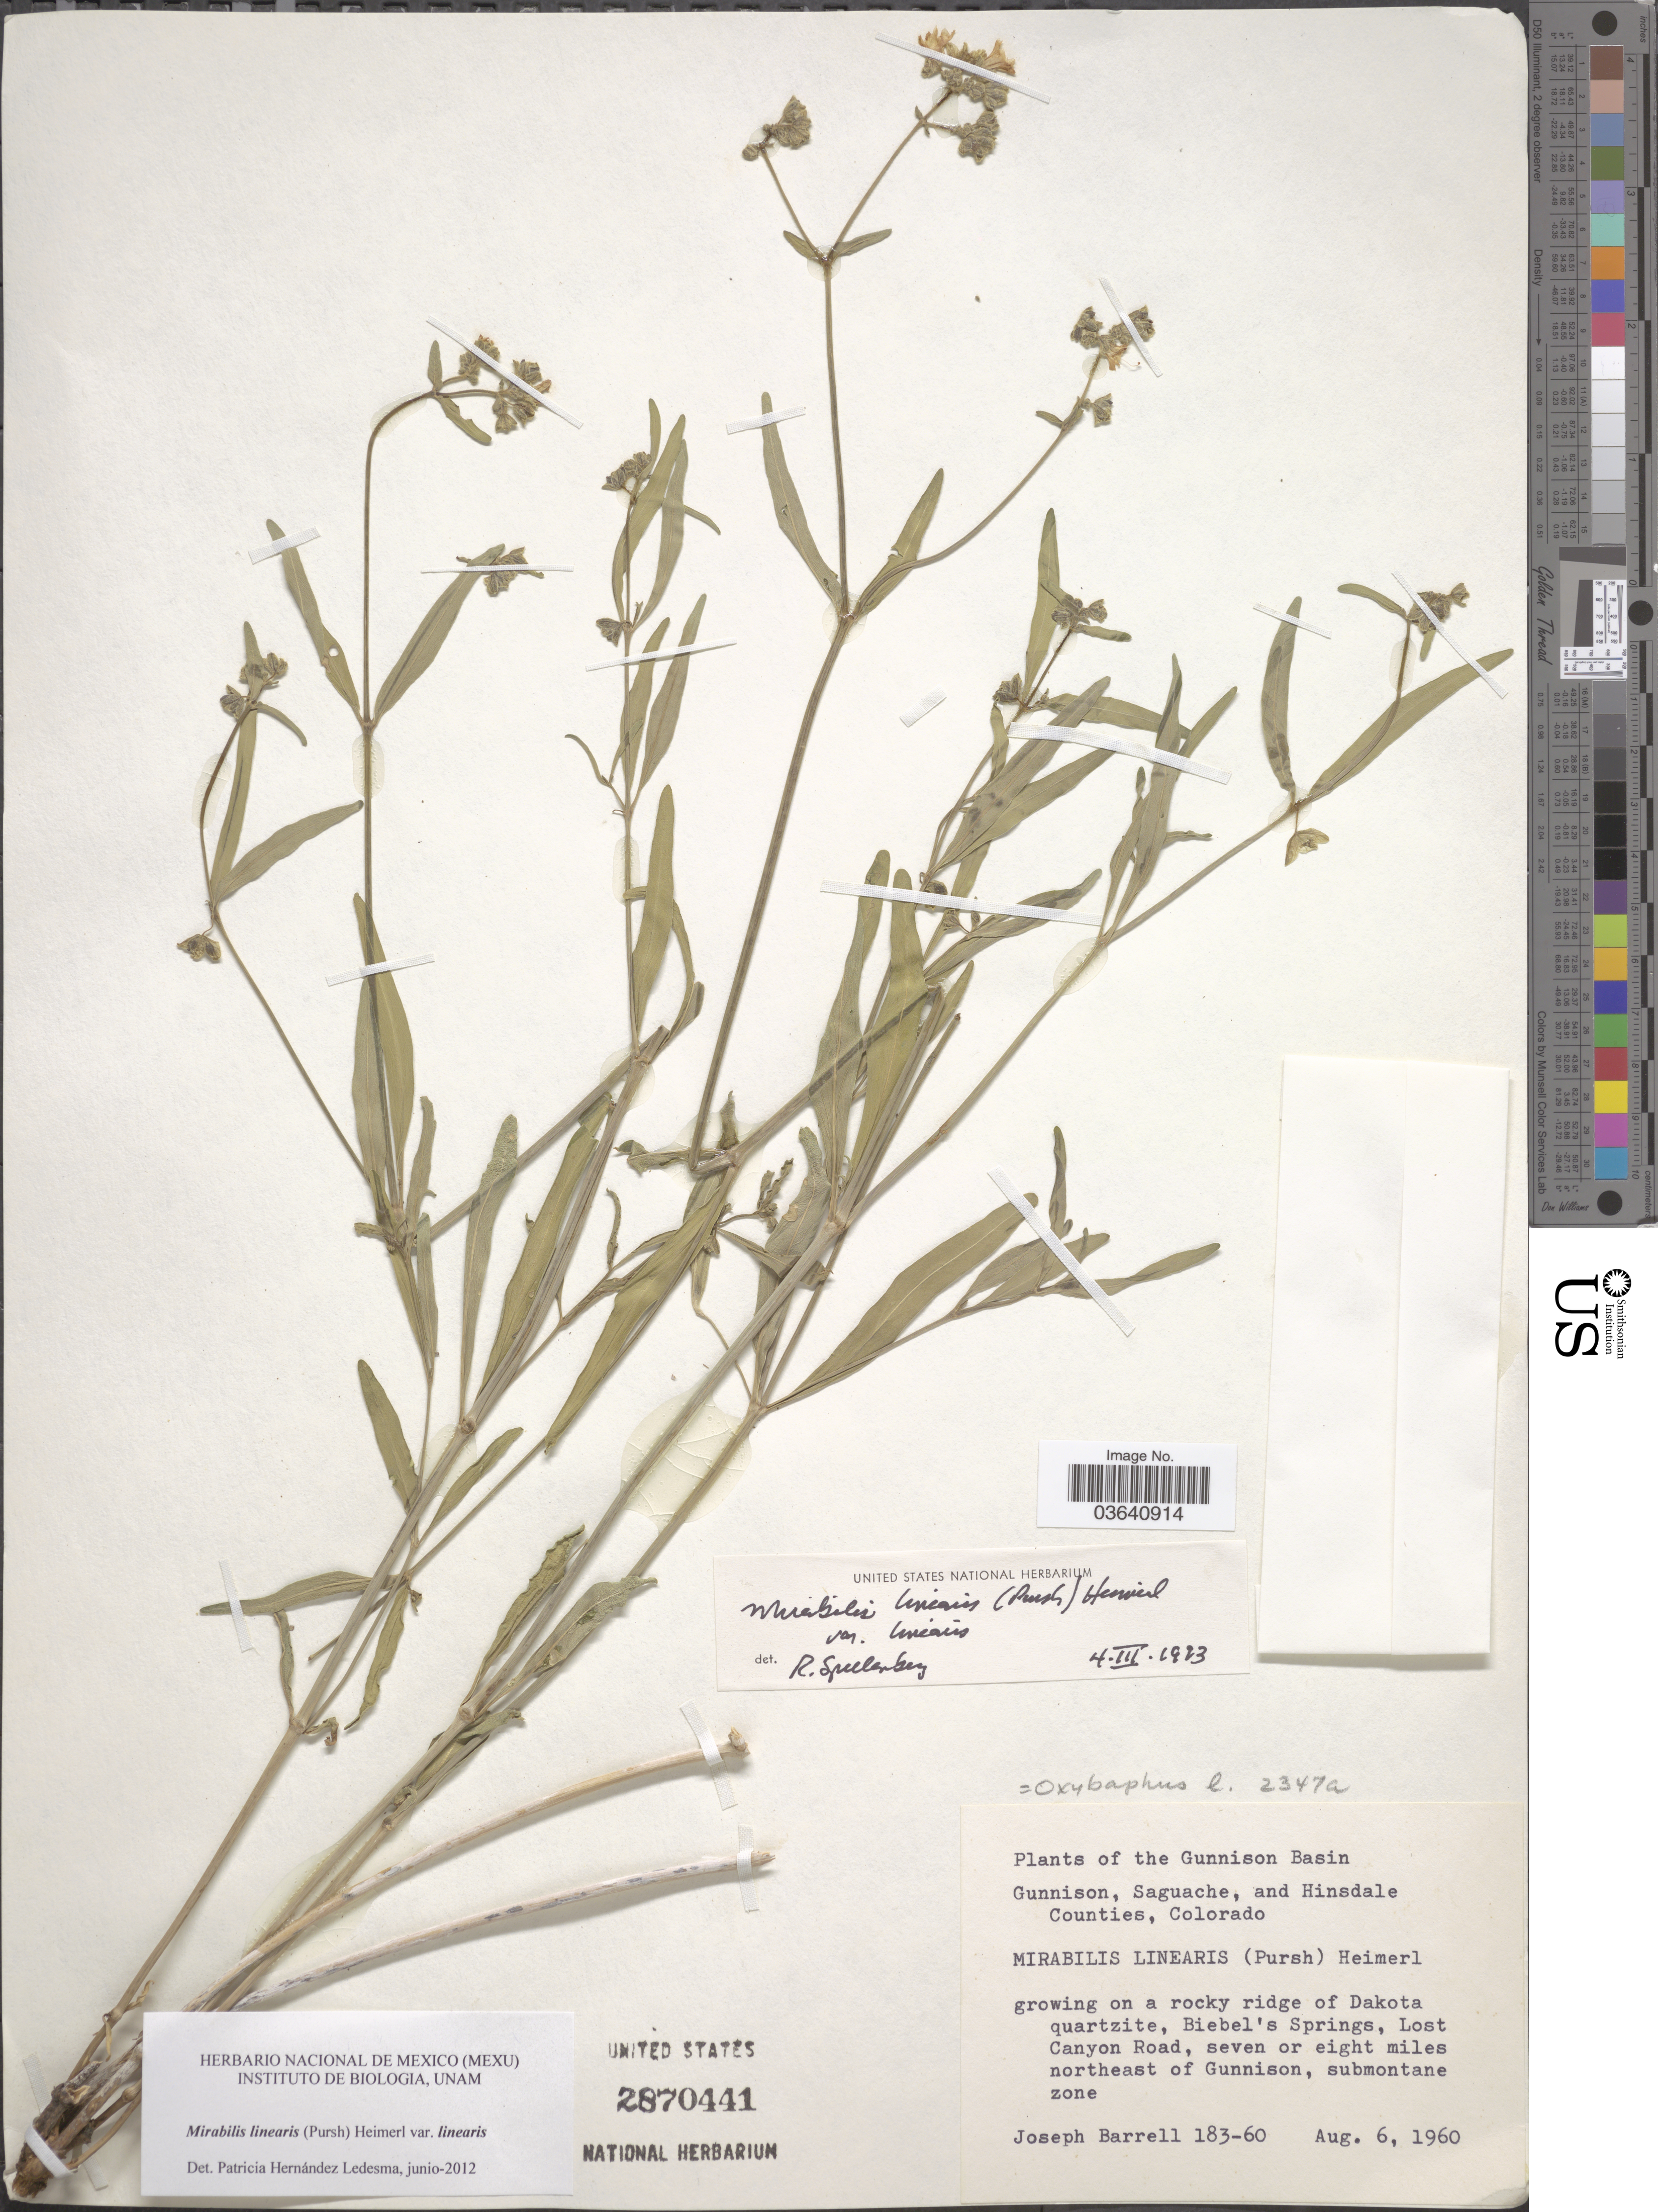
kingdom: Plantae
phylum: Tracheophyta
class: Magnoliopsida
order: Caryophyllales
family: Nyctaginaceae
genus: Mirabilis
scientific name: Mirabilis linearis var. linearis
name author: (Pursh) Heimerl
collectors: J. Barrell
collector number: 183-60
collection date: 1960-08-06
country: United States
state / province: Colorado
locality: Gunnison Basin. Rocky ridge of Dakota quartzite, Biebel's Springs, Los Canyon Road, seven or eight miles northeast of Gunnison.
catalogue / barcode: US 2870441